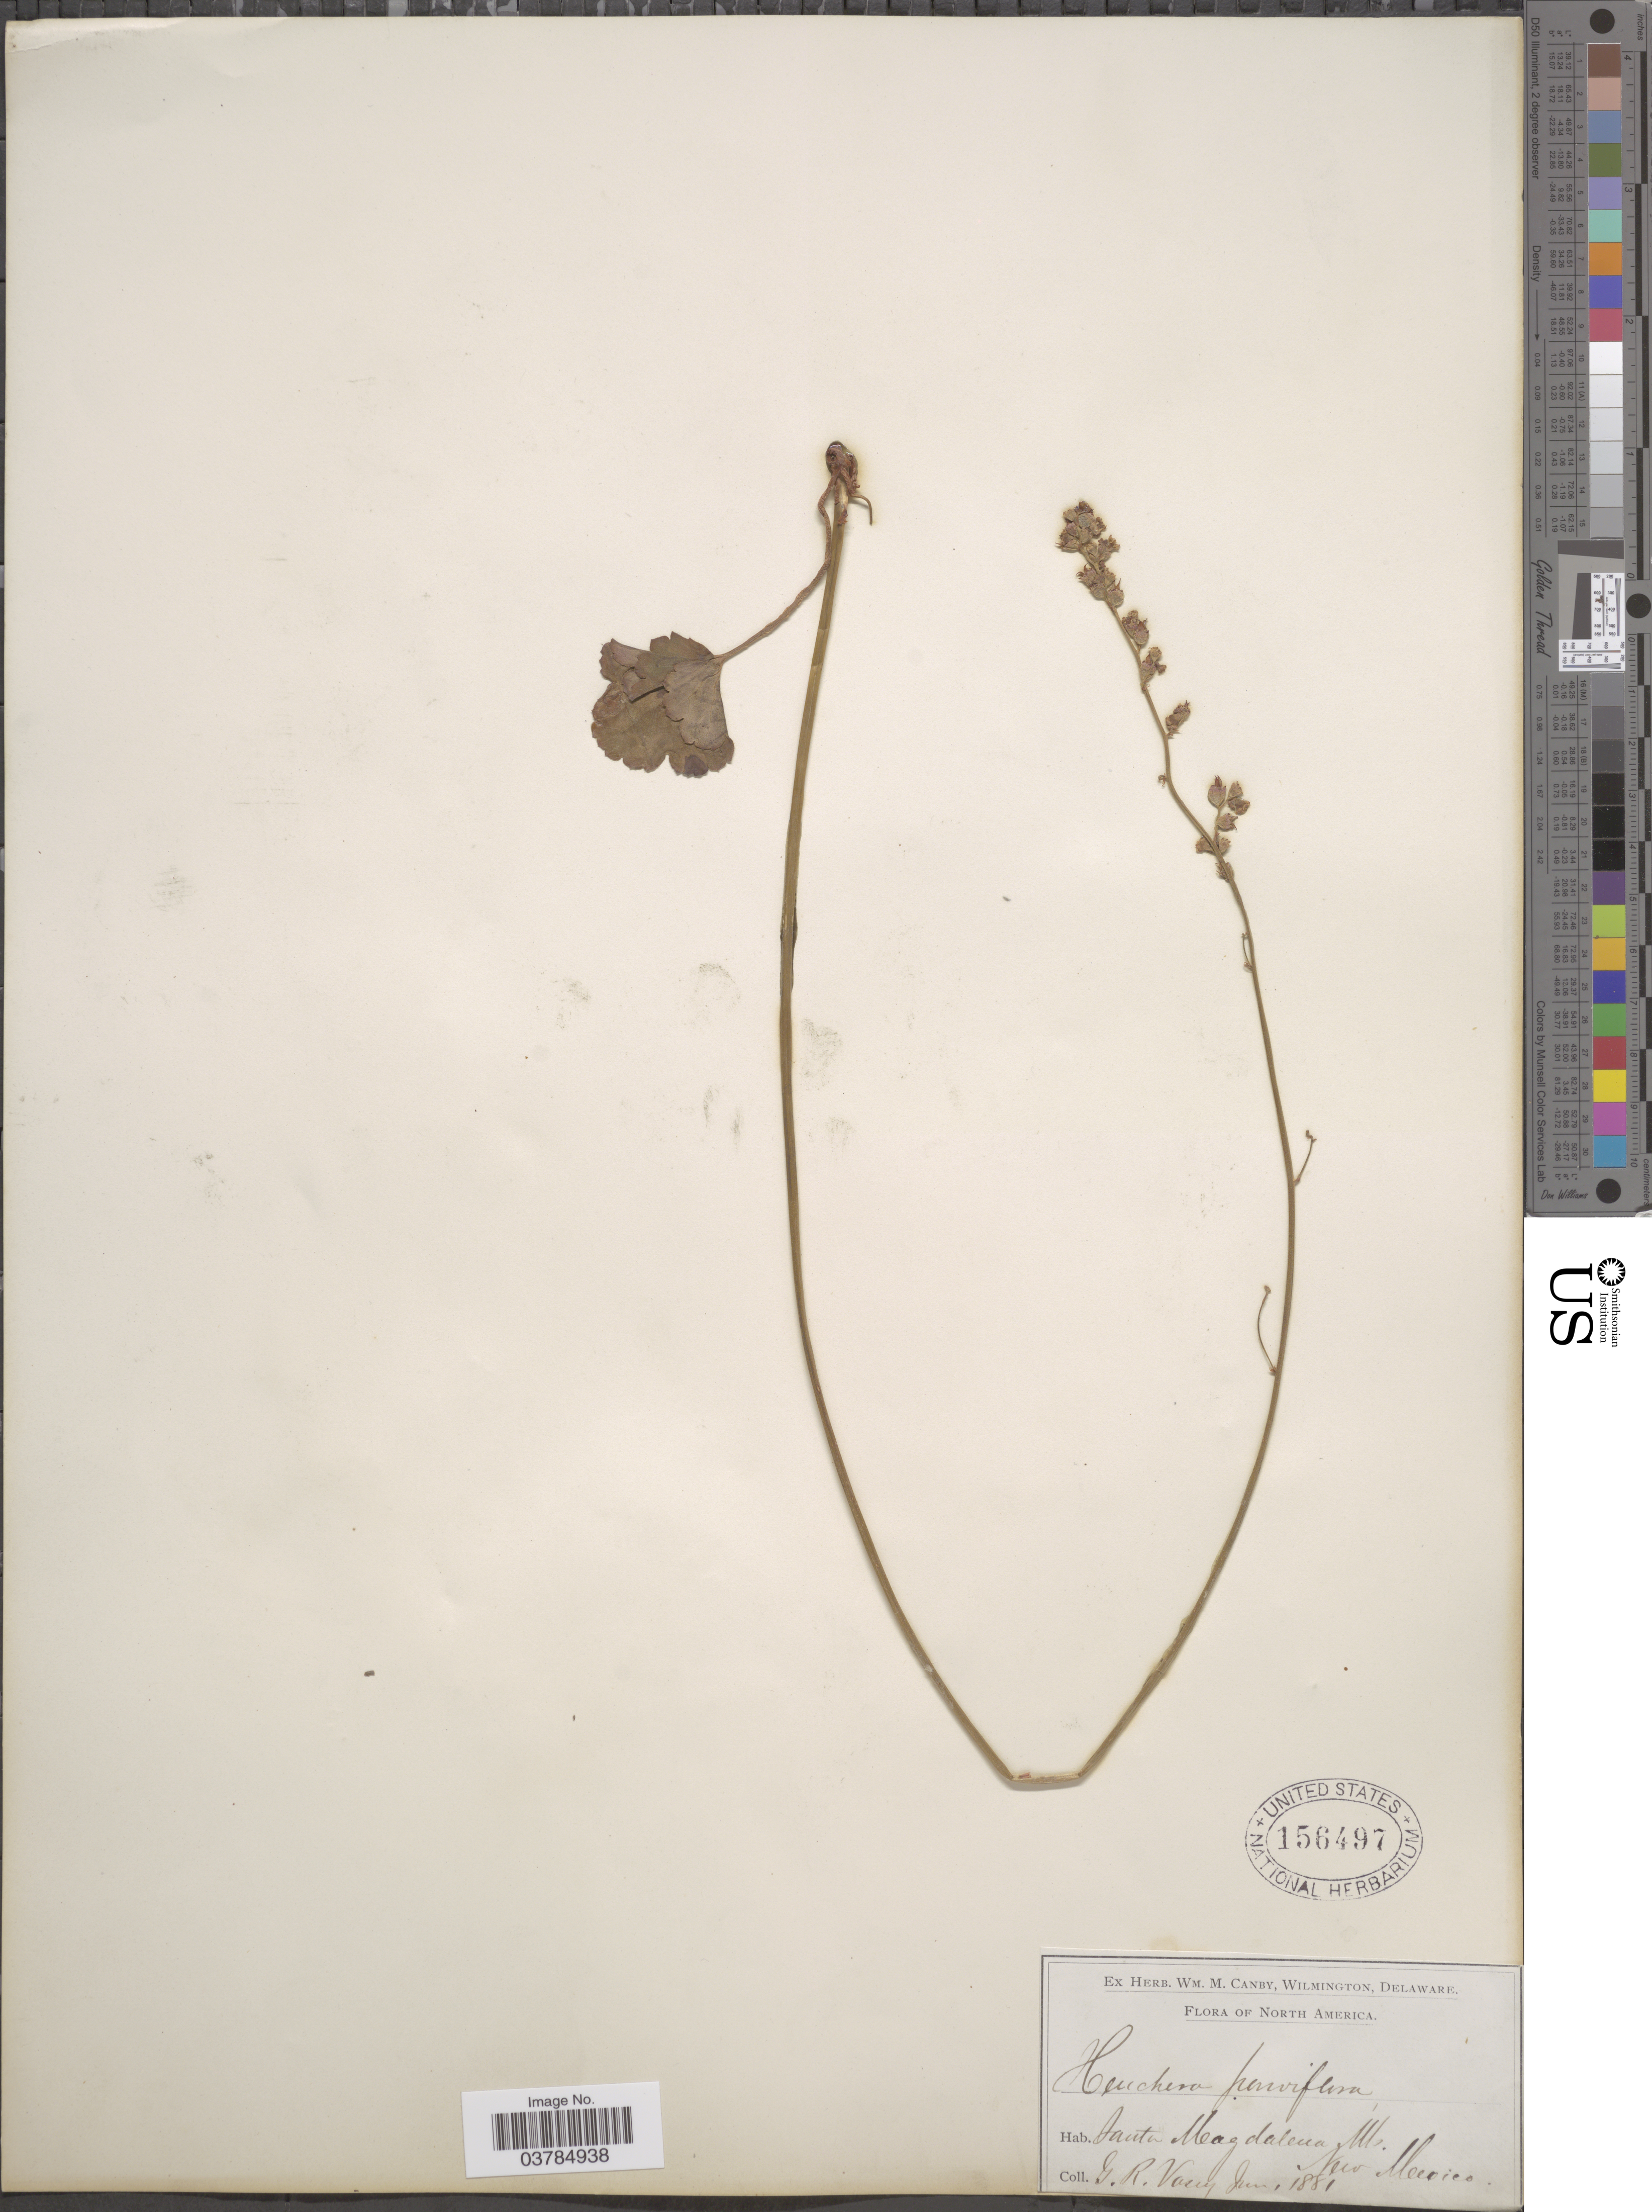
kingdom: Plantae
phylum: Tracheophyta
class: Magnoliopsida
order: Saxifragales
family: Saxifragaceae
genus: Heuchera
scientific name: Heuchera parvifolia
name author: Nutt.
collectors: G. R. Vasey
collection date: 1881-06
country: United States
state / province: New Mexico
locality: Santa Magdalena Mts.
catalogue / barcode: US 156497